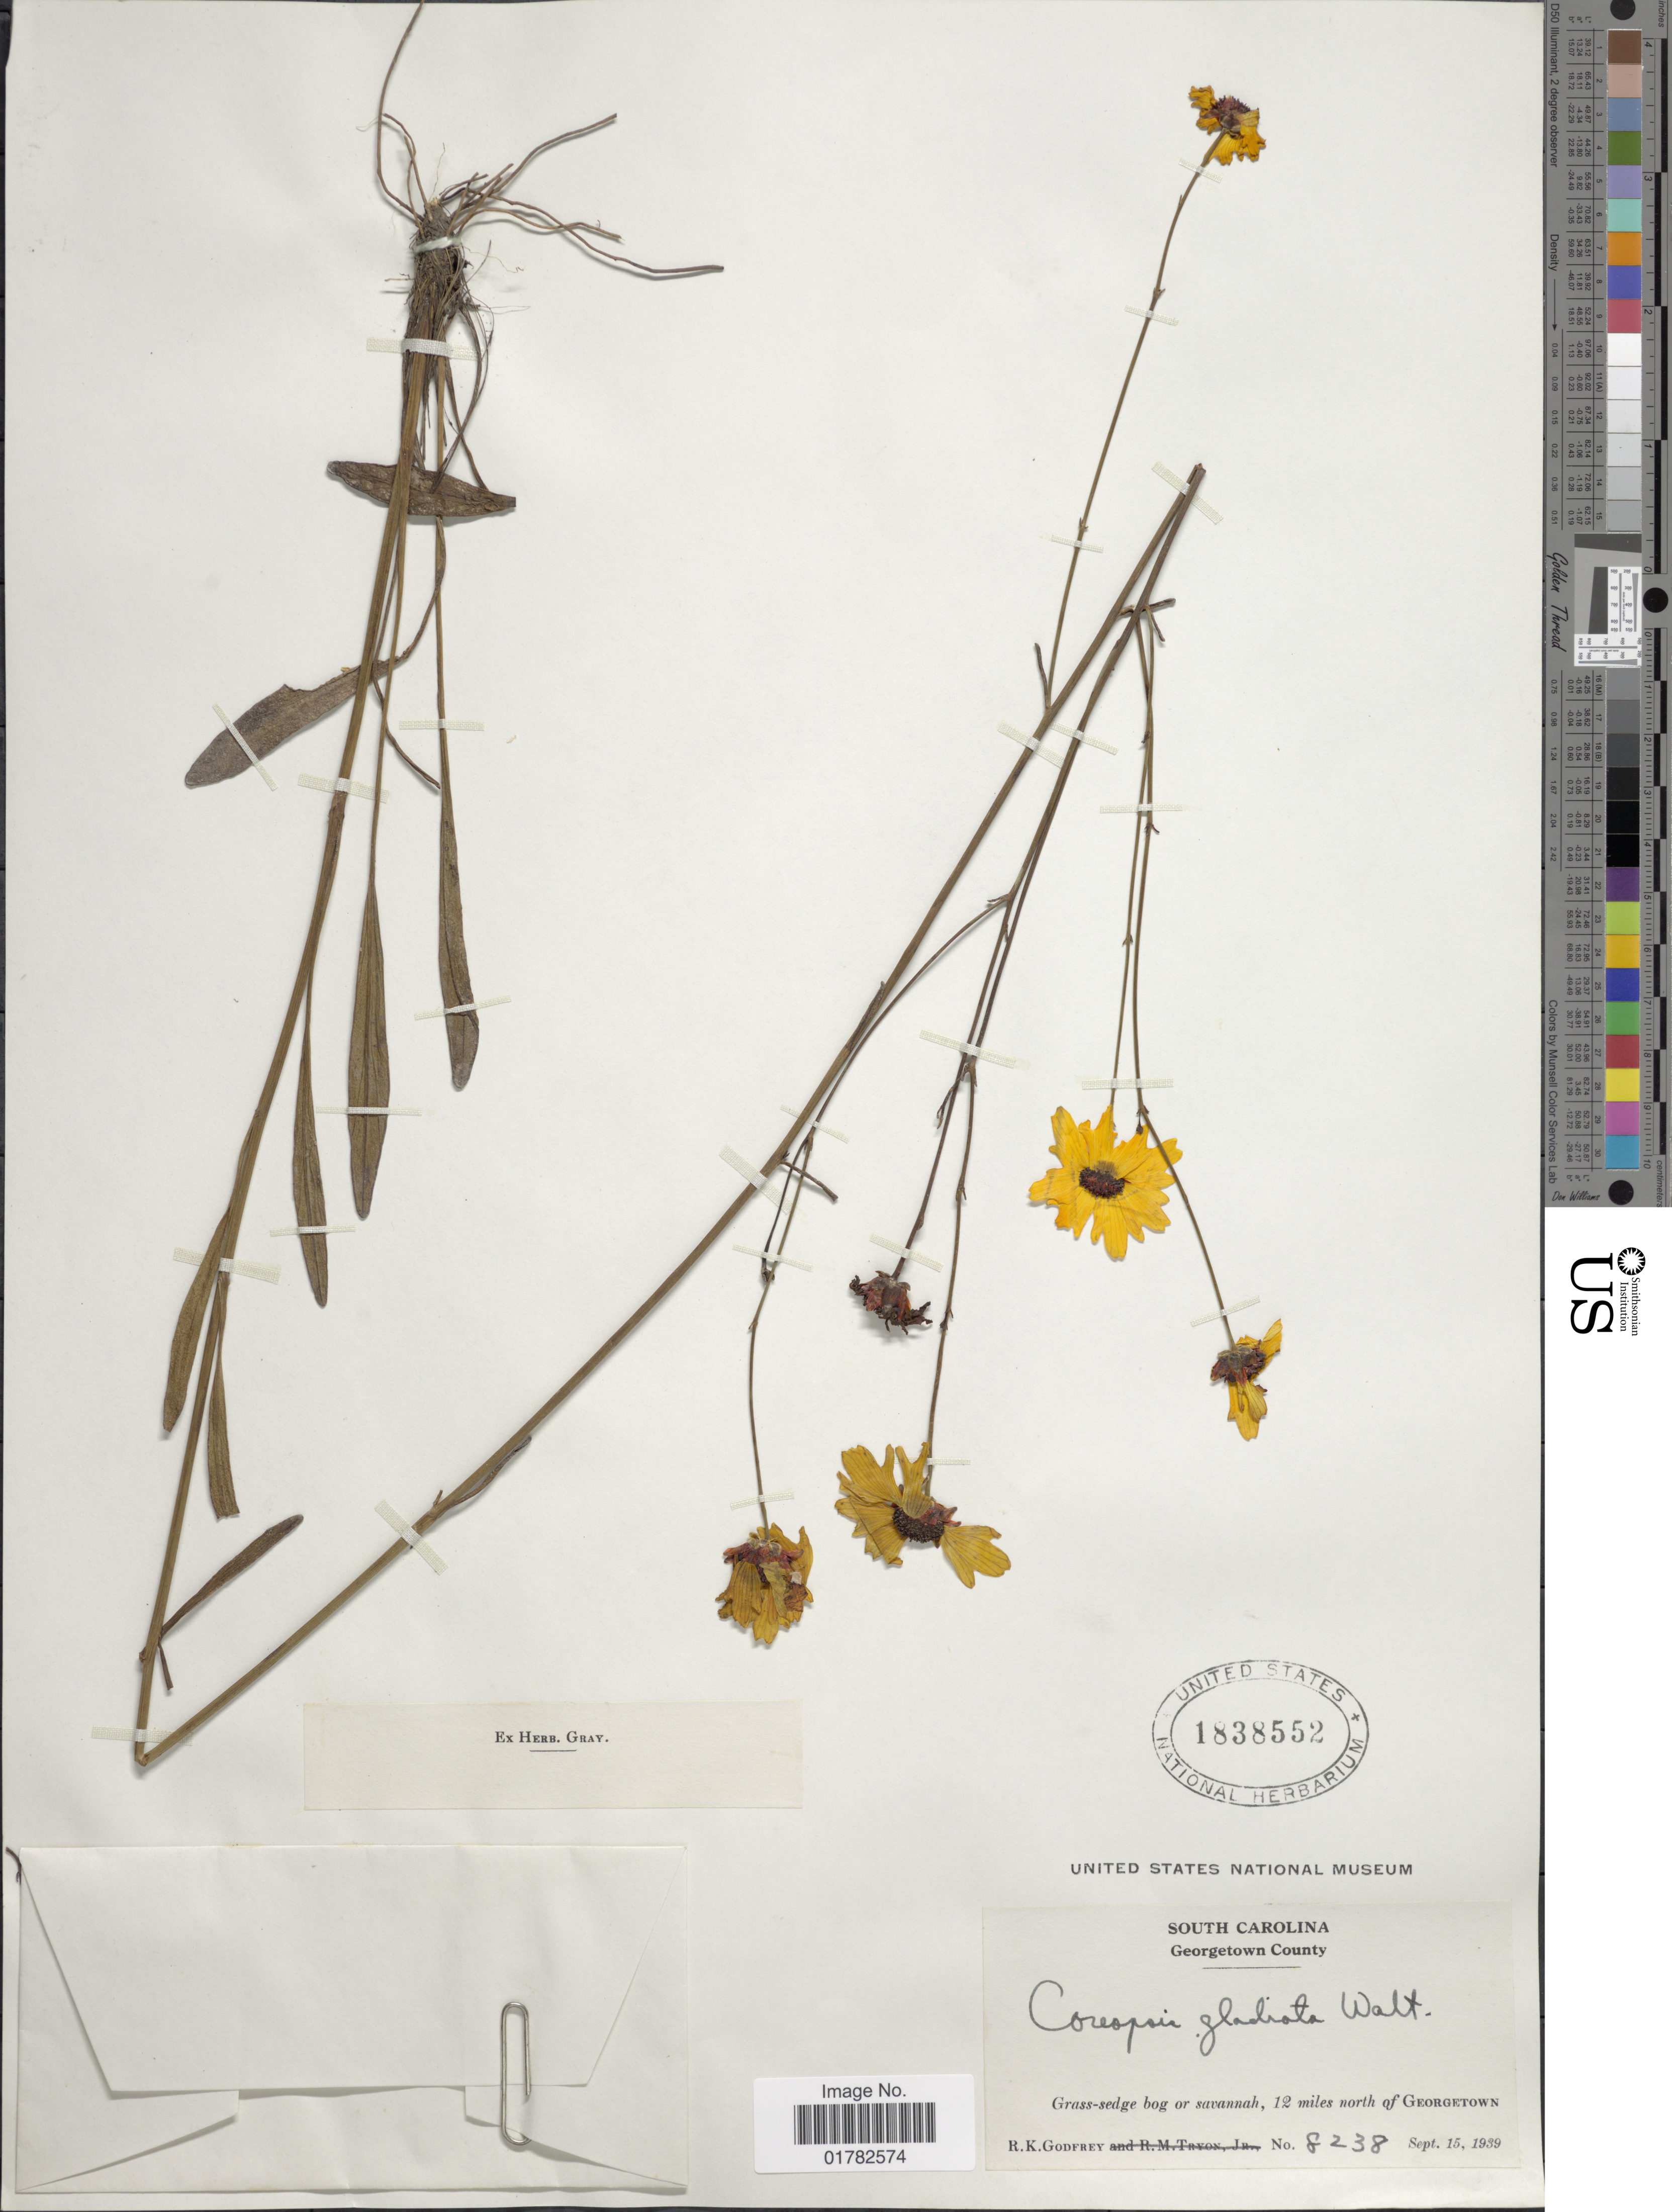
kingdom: Plantae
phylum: Tracheophyta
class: Magnoliopsida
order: Asterales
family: Asteraceae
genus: Coreopsis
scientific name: Coreopsis gladiata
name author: Walter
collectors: R. K. Godfrey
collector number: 8238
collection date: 1939-09-15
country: United States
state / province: South Carolina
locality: Georgetown County, grass-sedge bog or savannah, 12 miles north of Georgetown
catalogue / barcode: US 1838552